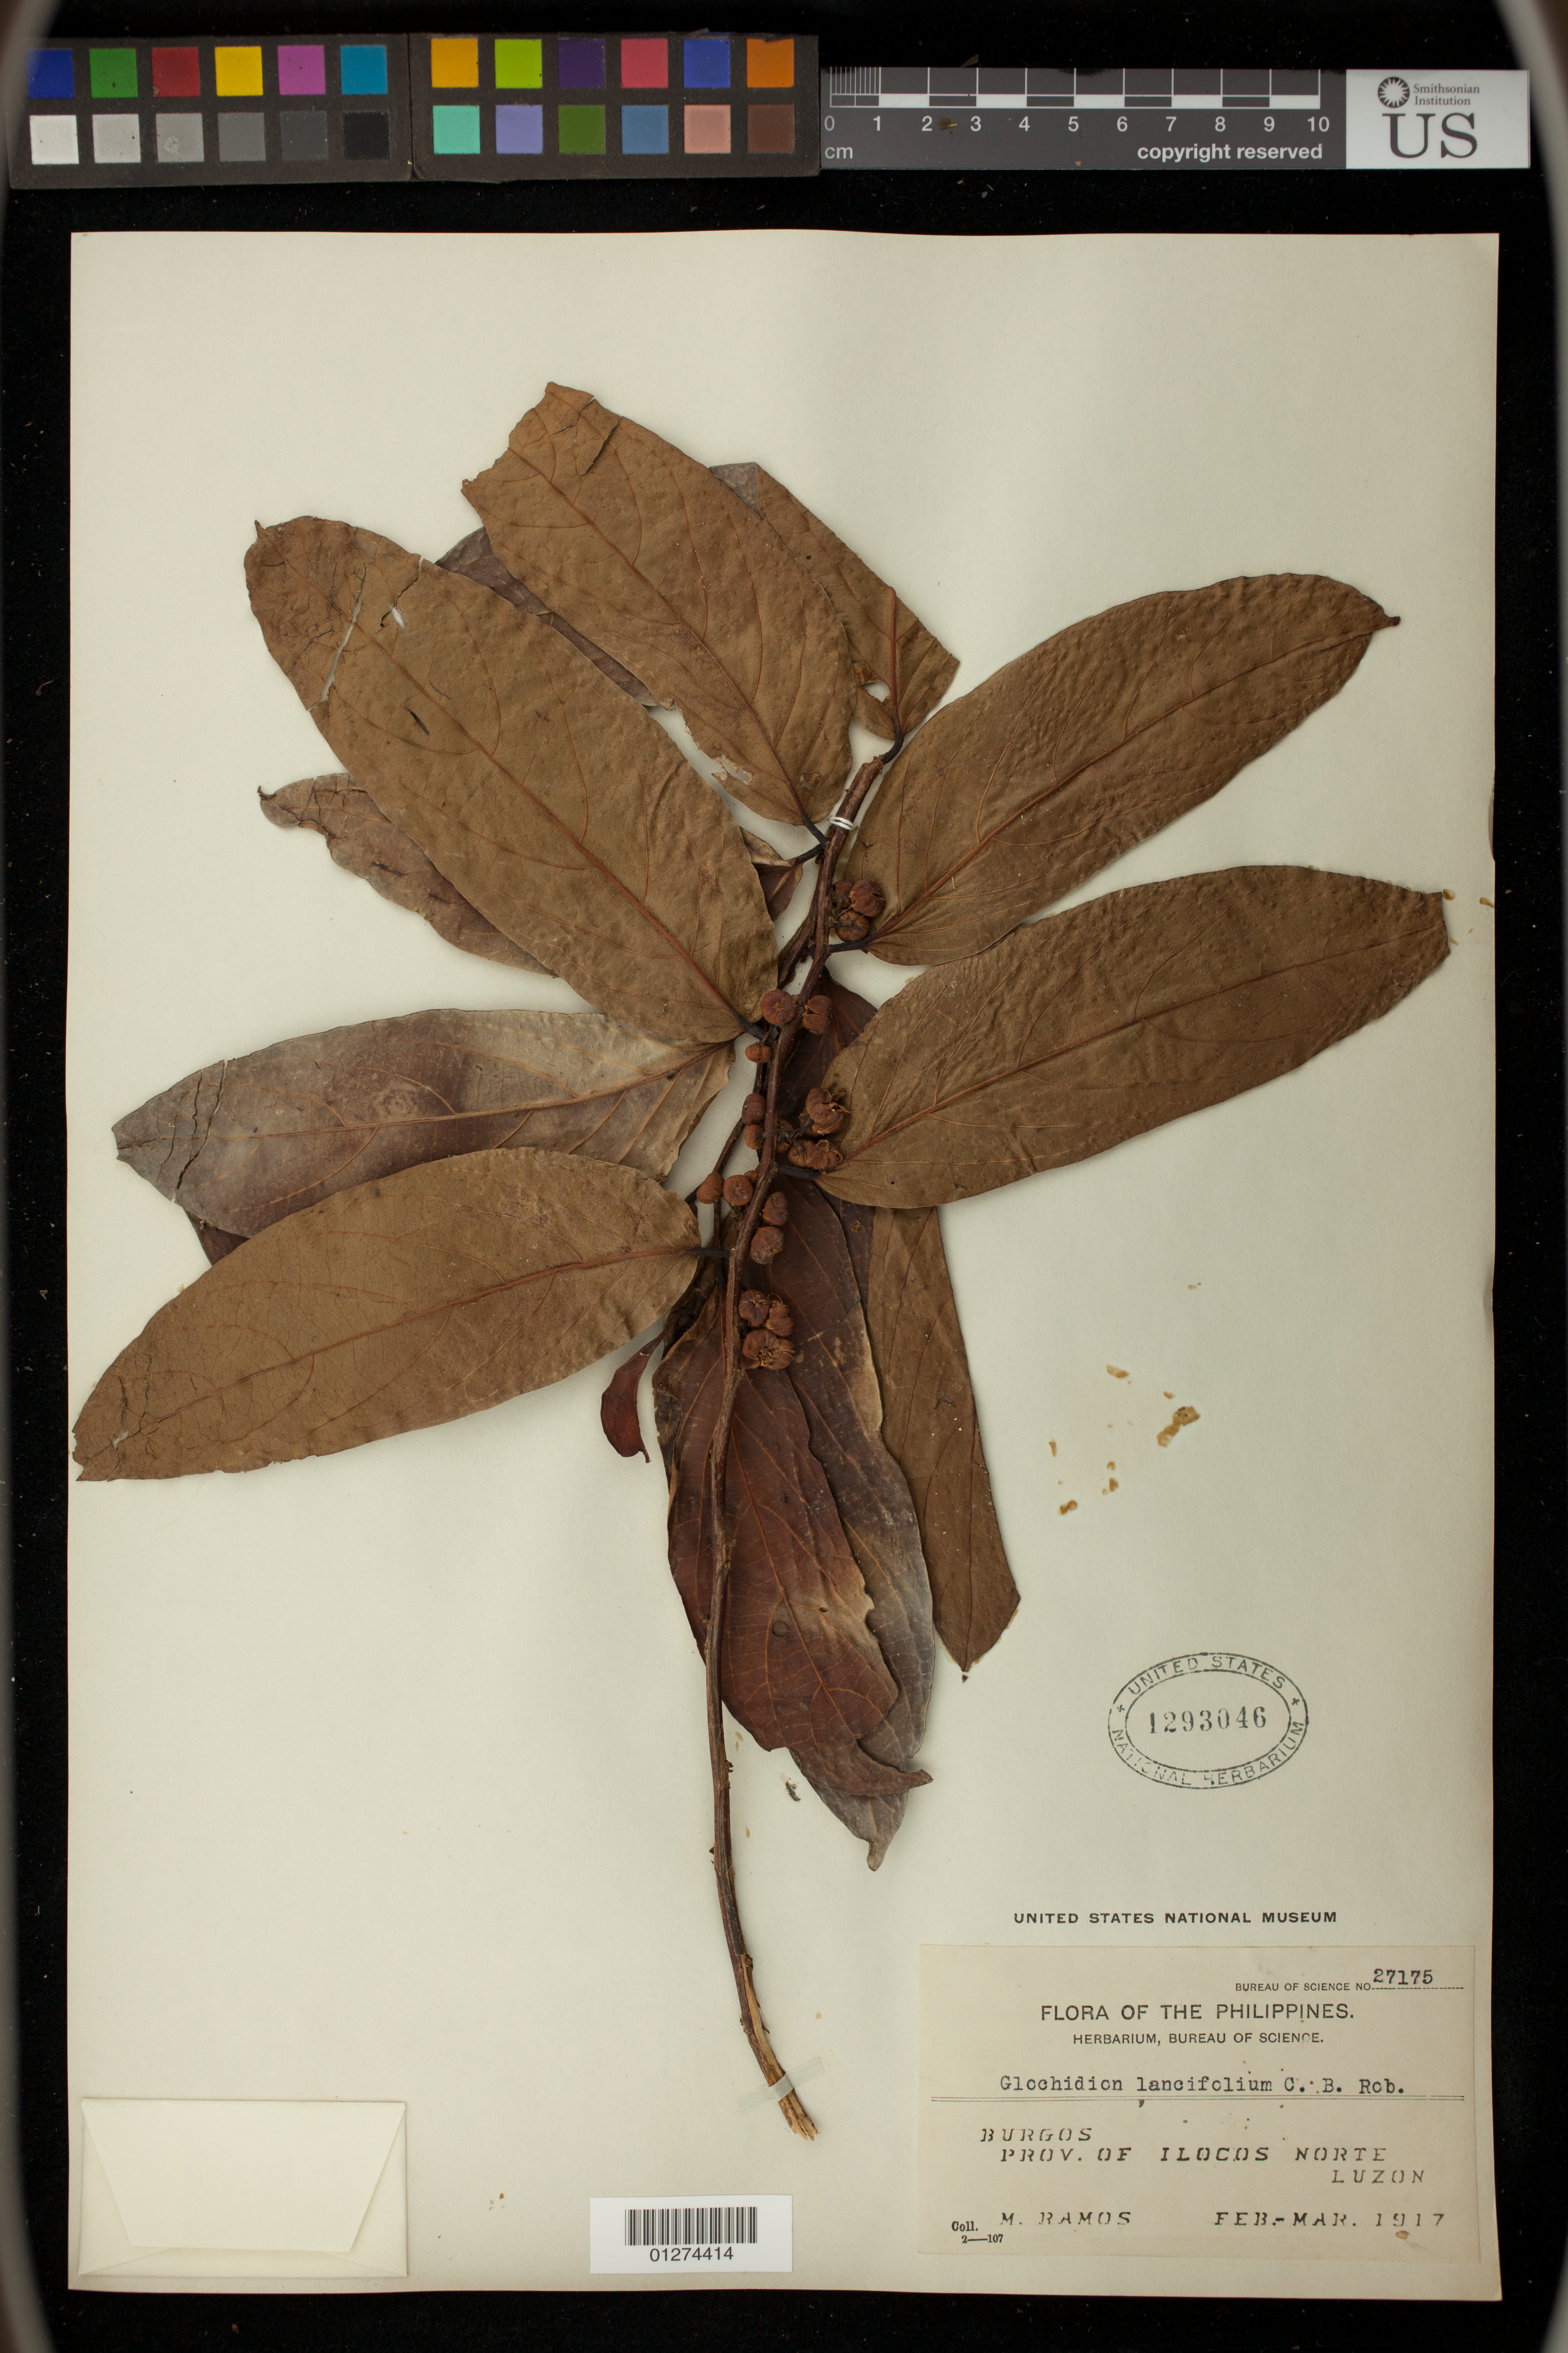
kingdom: Plantae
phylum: Tracheophyta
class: Magnoliopsida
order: Malpighiales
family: Phyllanthaceae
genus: Glochidion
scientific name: Glochidion lancifolium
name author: C.B. Rob.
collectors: M. Ramos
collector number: Bur. Sci. 27175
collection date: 1917-02/1917-03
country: Philippines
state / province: Ilocos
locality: Burgos, Province of Ilocos Norte, Luzon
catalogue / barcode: US 1293046